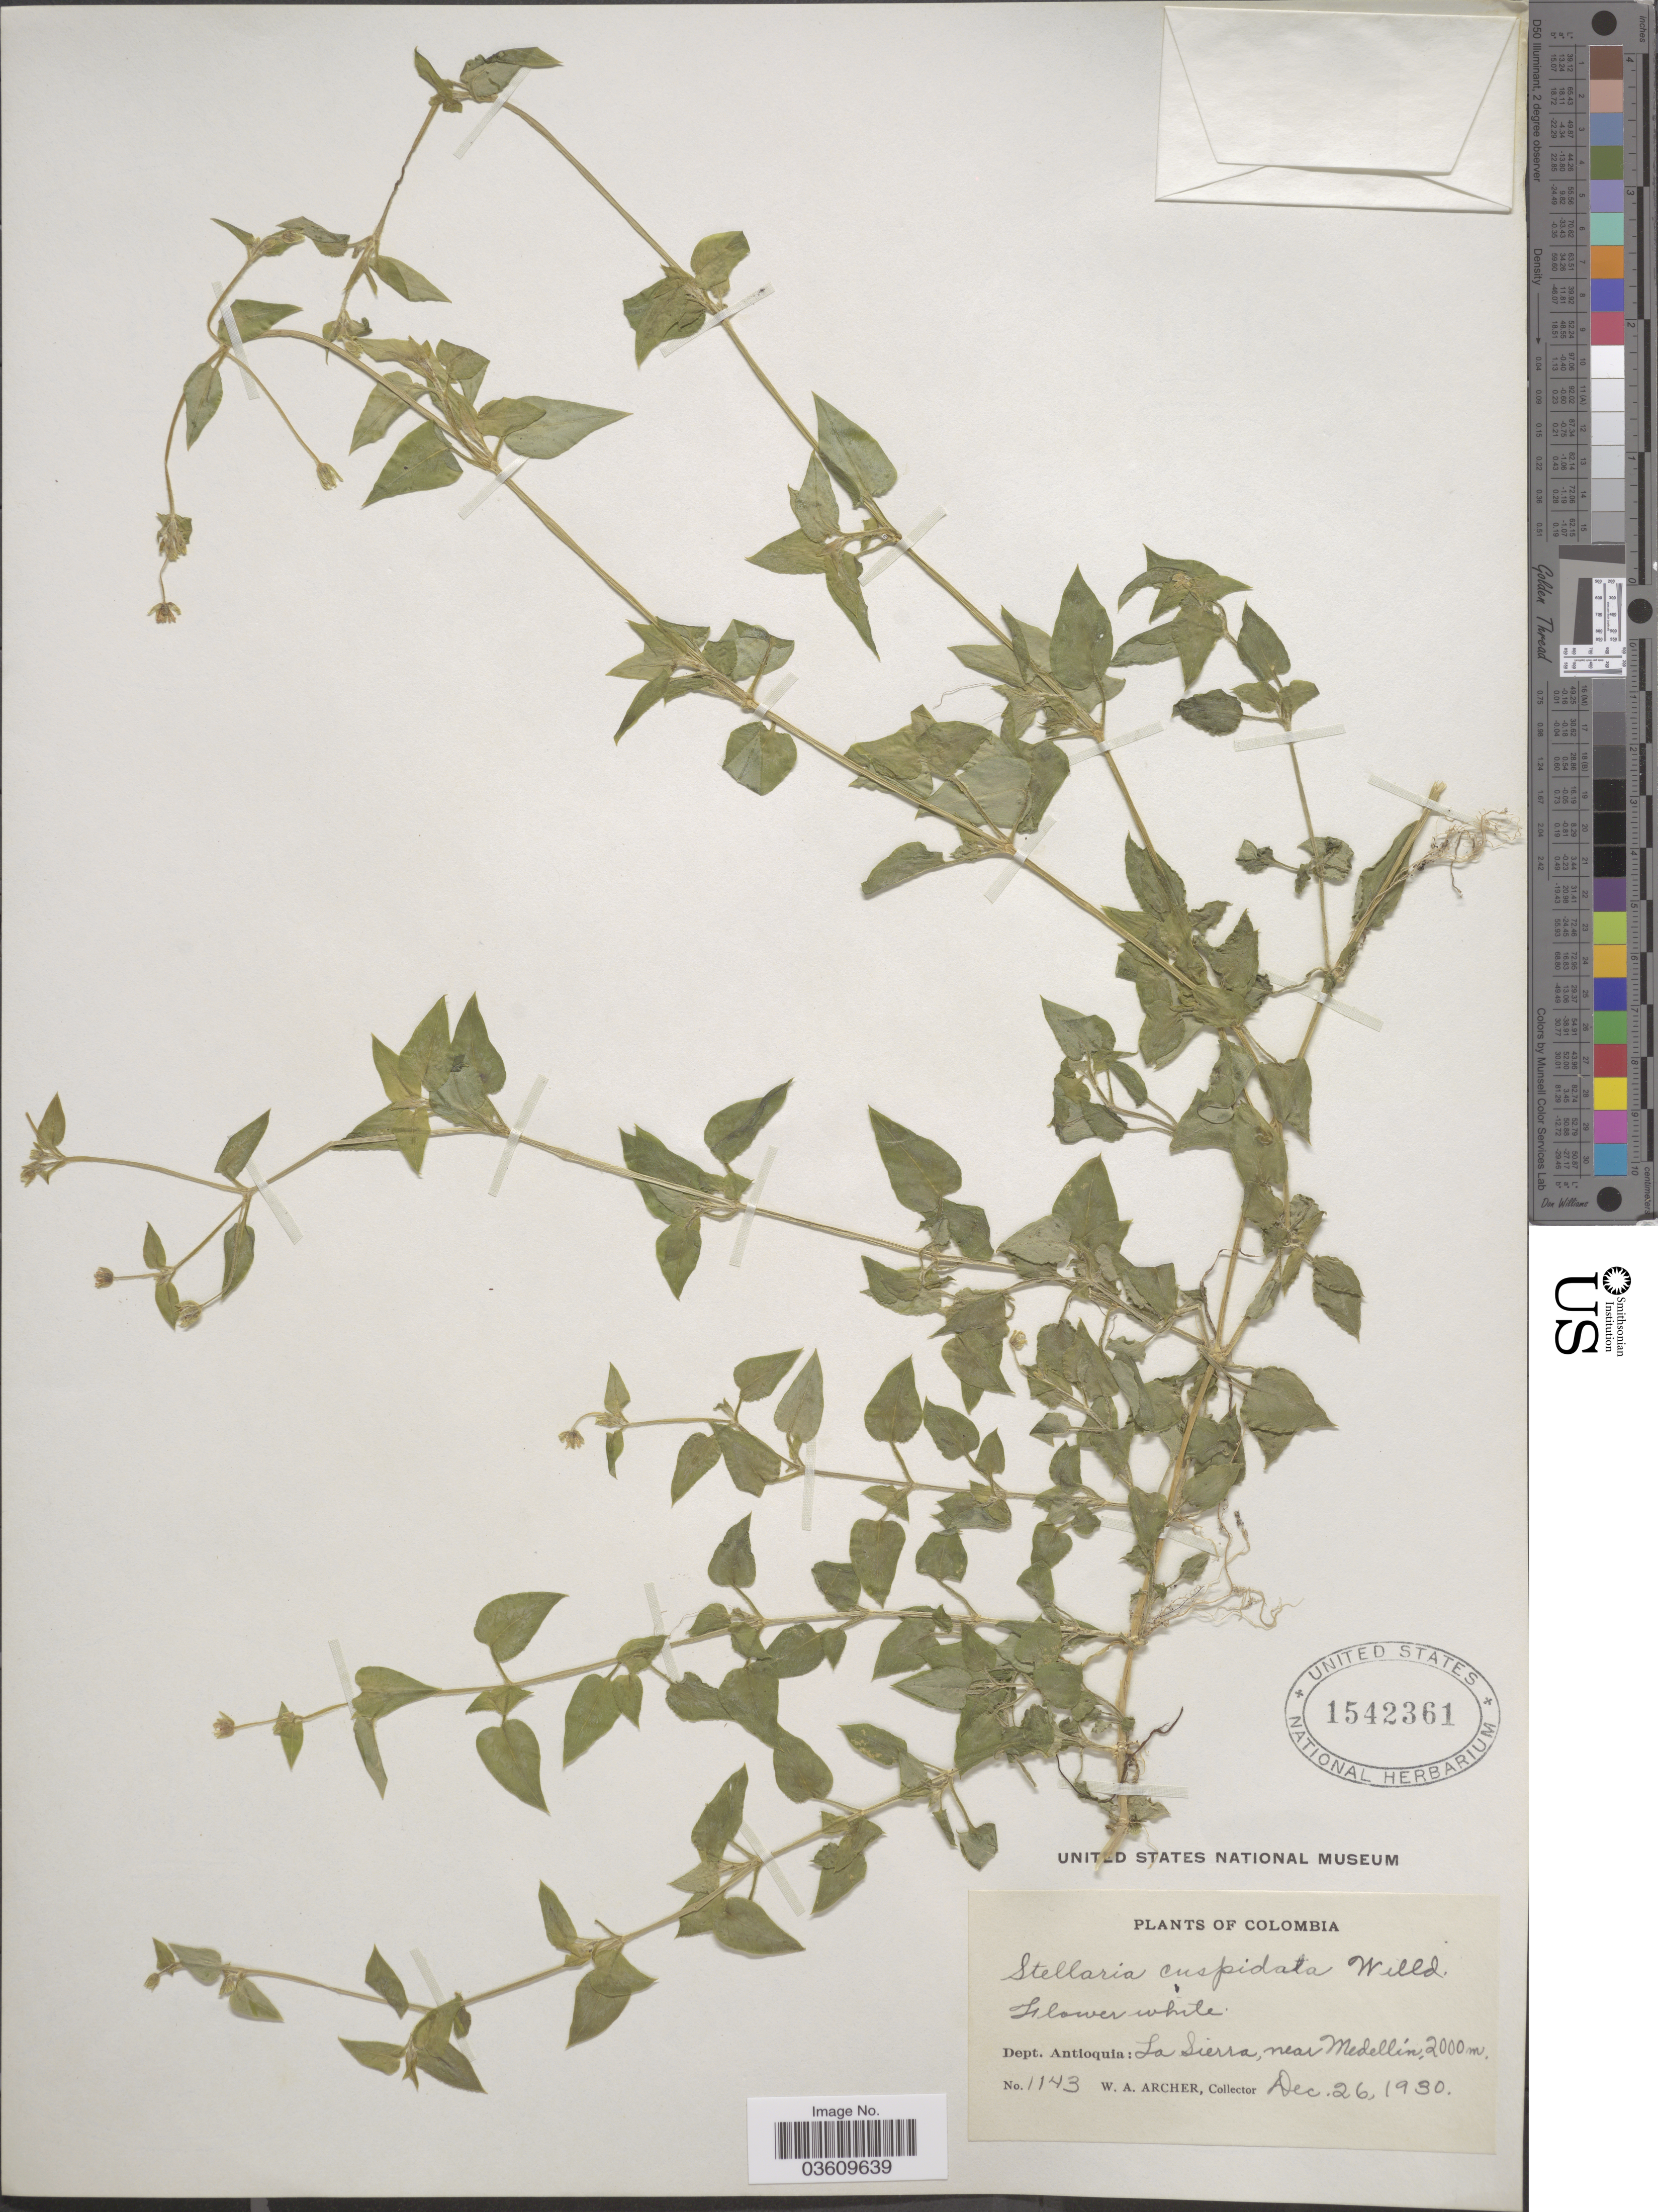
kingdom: Plantae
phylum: Tracheophyta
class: Magnoliopsida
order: Caryophyllales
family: Caryophyllaceae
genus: Stellaria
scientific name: Stellaria cuspidata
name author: Willd. ex Schltdl.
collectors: W. Archer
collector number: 1143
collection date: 1930-12-26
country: Colombia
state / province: Antioquia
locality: Dept. Antioquia: La Sierra, near Medellín.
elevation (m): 2000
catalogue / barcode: US 1542361